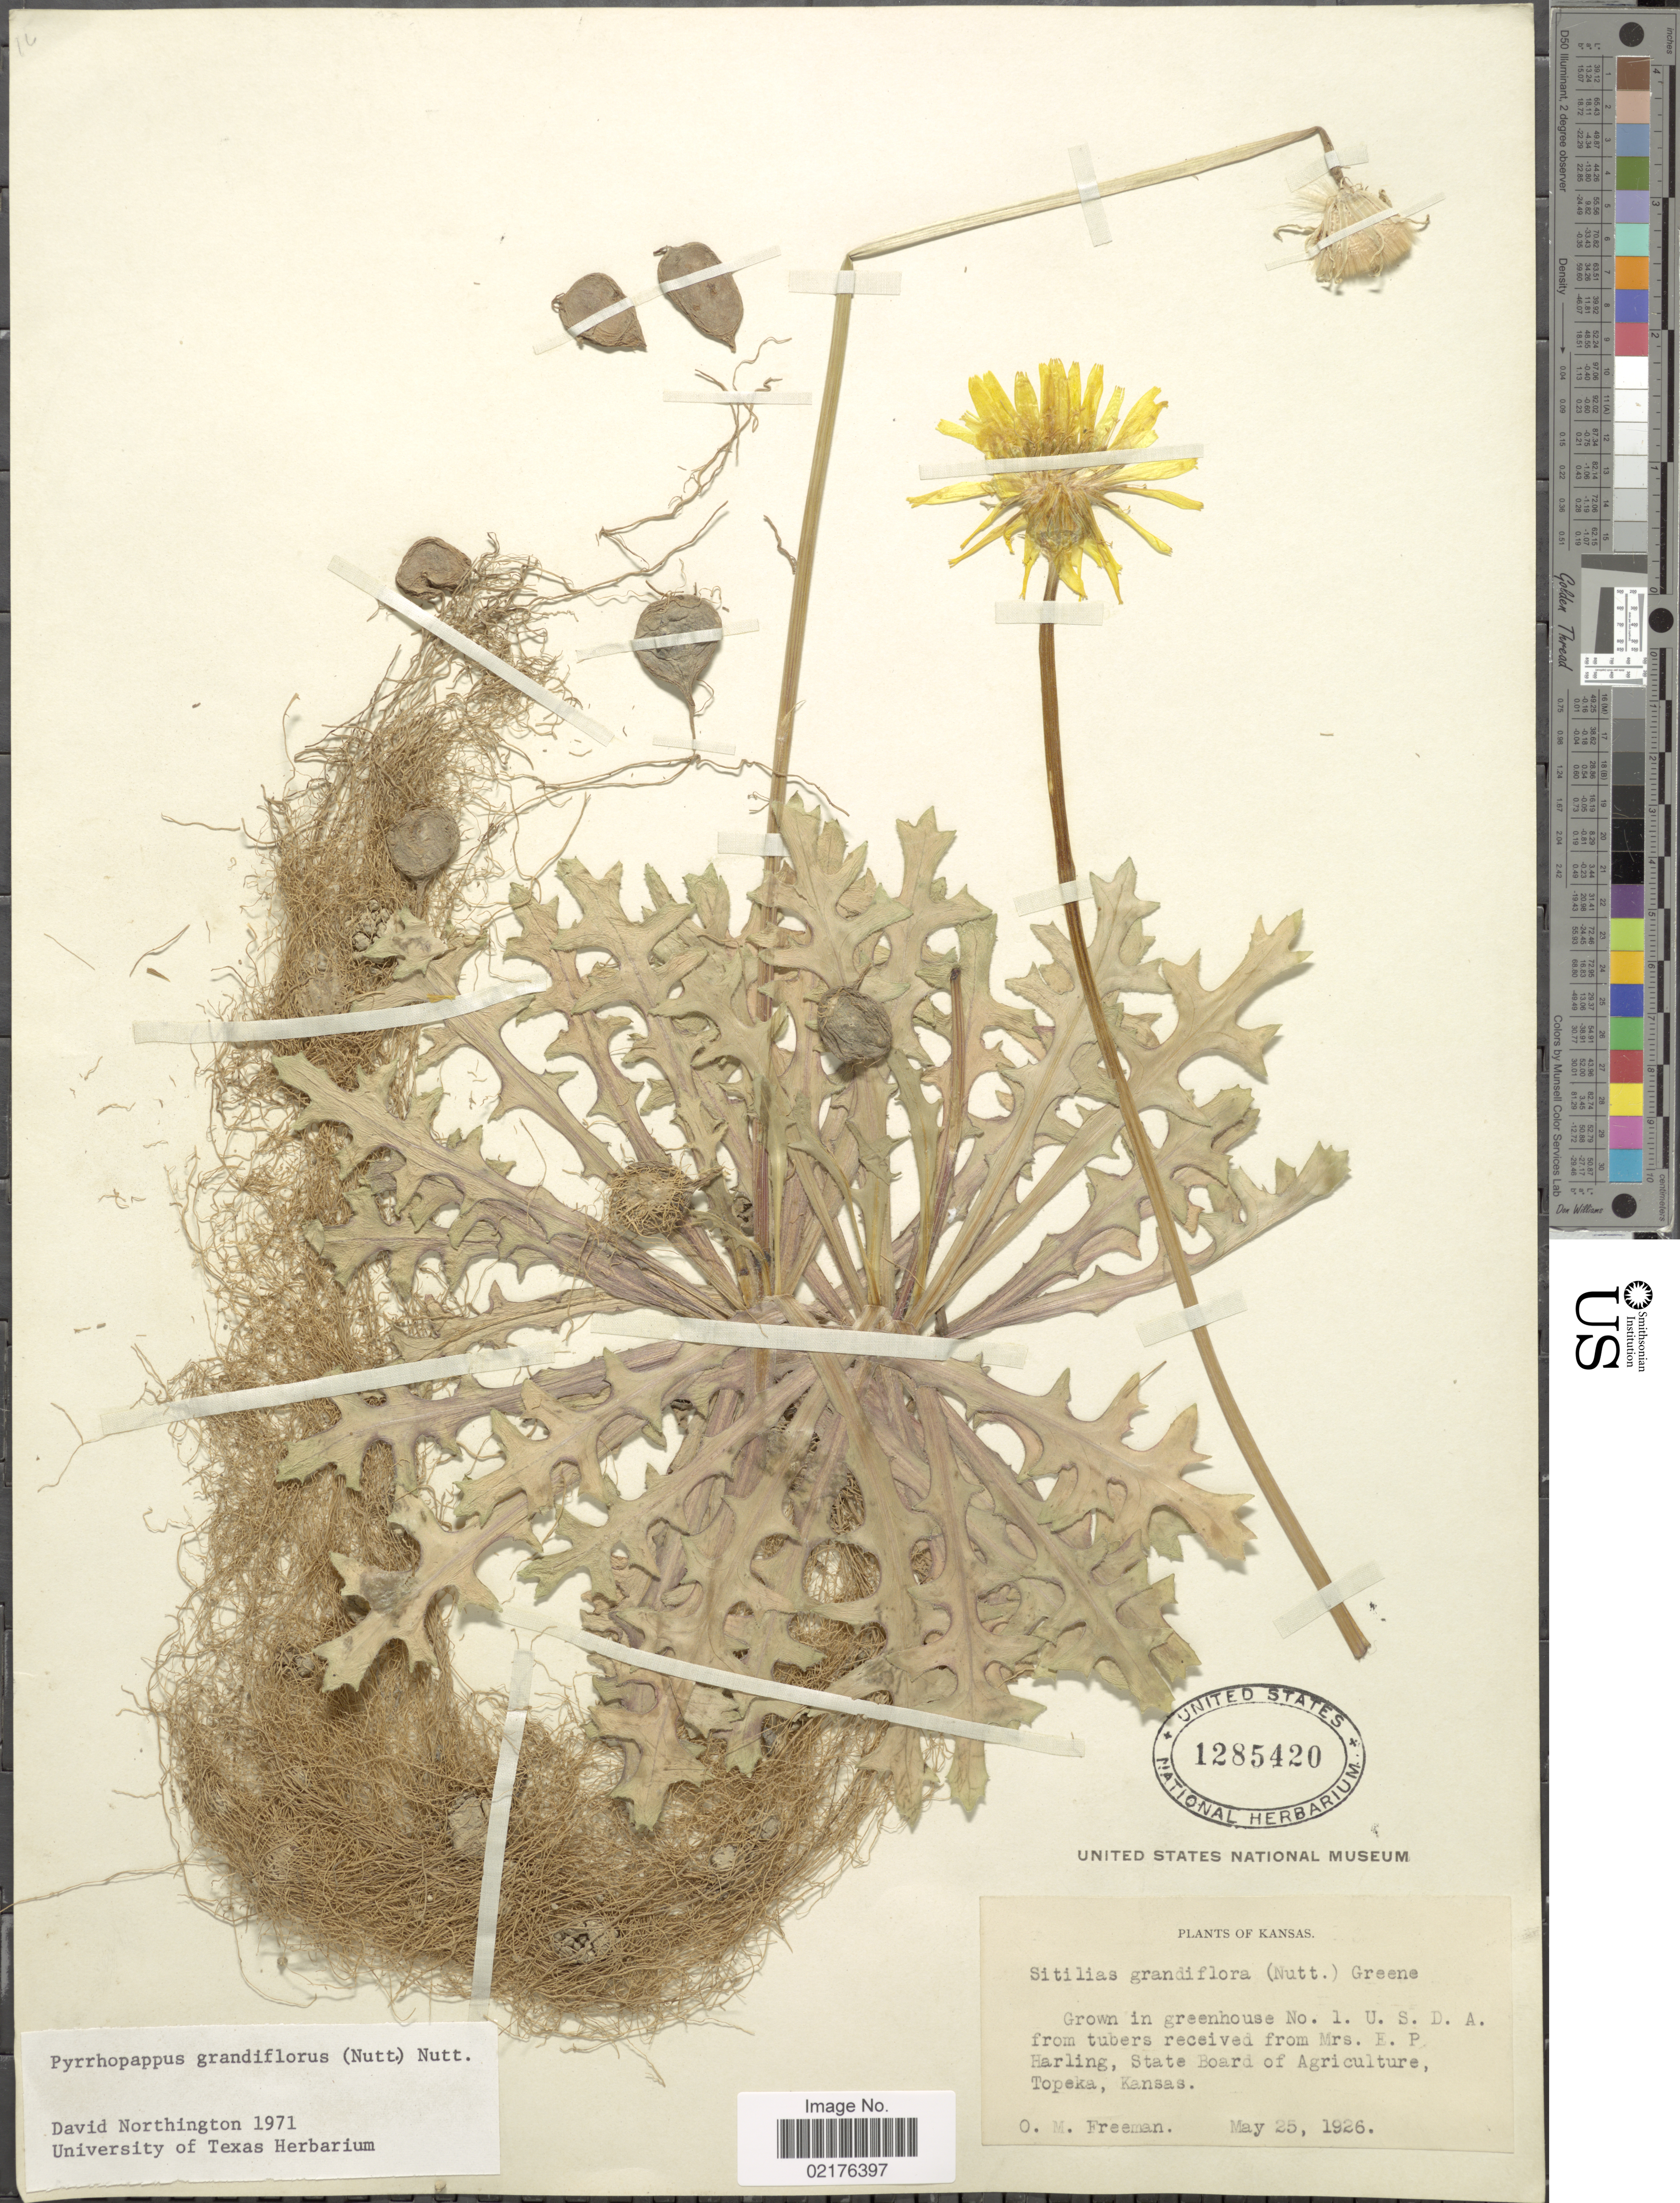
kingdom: Plantae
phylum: Tracheophyta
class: Magnoliopsida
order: Asterales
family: Asteraceae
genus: Pyrrhopappus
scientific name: Pyrrhopappus grandiflorus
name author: (Nutt.) Nutt.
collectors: O. Freeman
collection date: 1926-05-25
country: United States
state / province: Kansas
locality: Harling, State Board of Agriculture, Topeka. Kansas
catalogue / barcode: US 128520